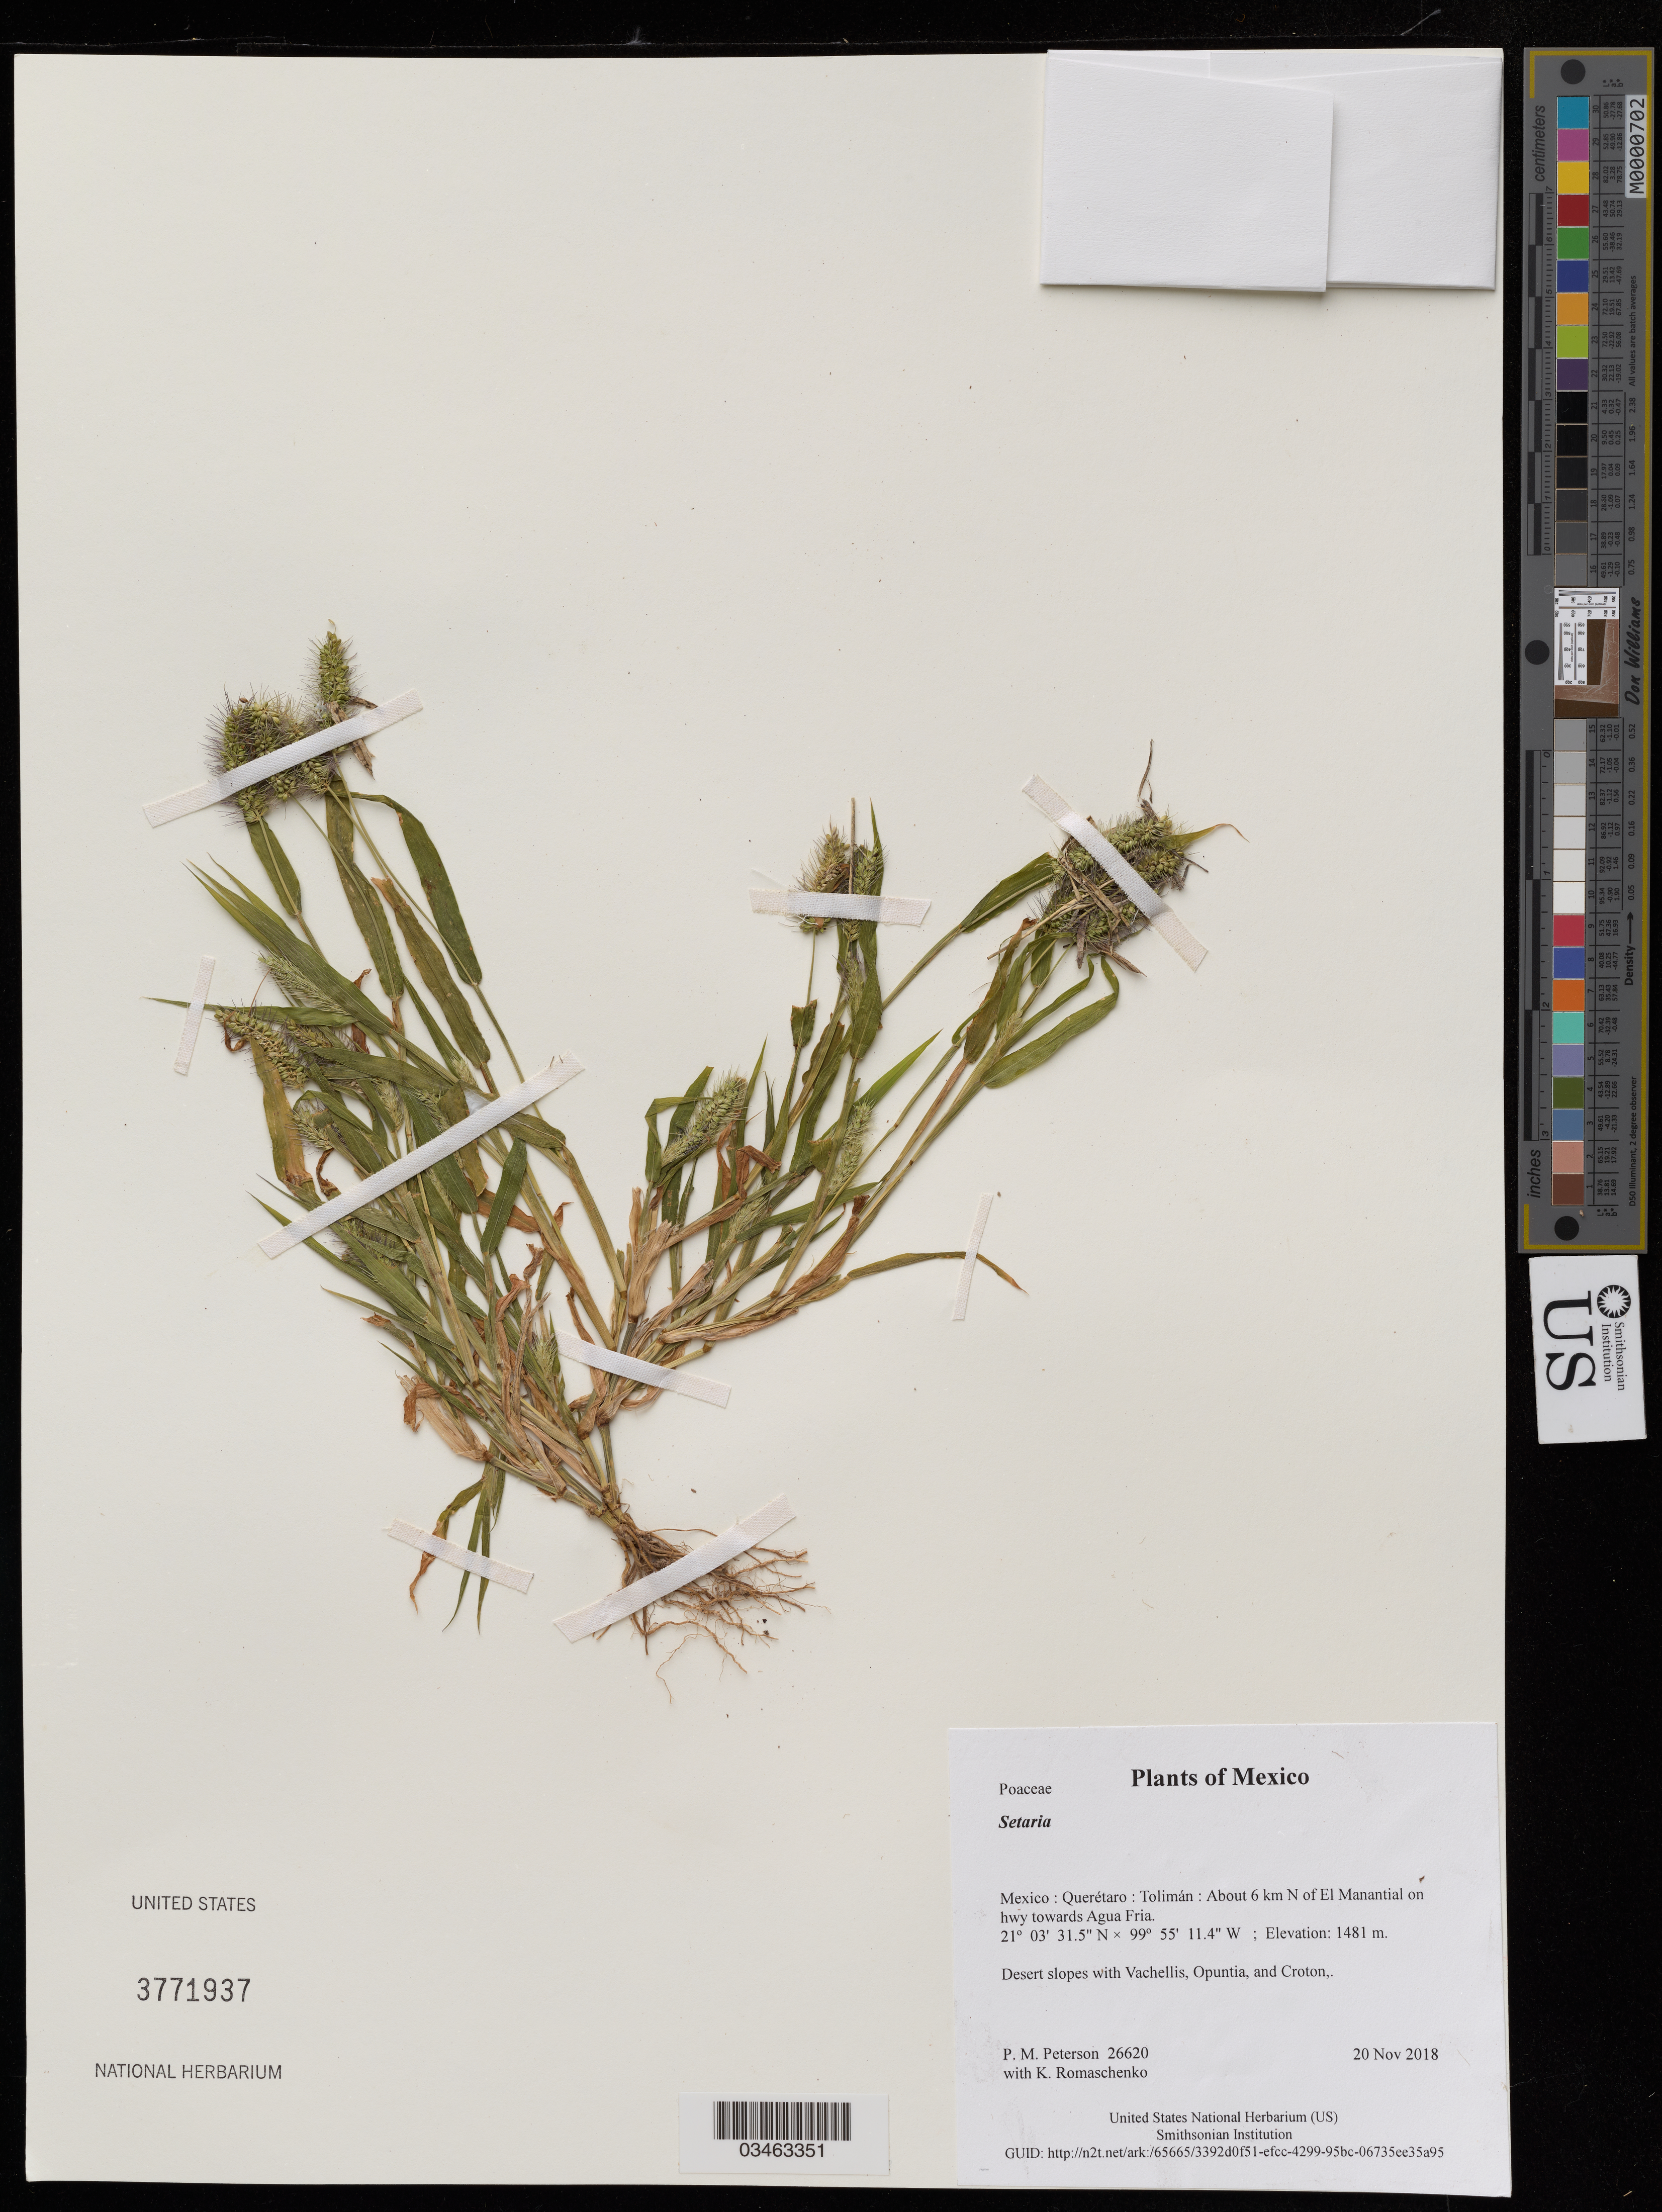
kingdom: Plantae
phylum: Tracheophyta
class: Liliopsida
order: Poales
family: Poaceae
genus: Setaria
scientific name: Setaria sp.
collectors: P. M. Peterson & K. Romaschenko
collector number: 26620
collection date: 2018-11-20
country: Mexico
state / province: Querétaro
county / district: Tolimán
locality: About 6 km N of El Manantial on hwy towards Agua Fria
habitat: Desert slopes with Vachellis, Opuntia, and Croton,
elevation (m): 1481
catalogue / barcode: US 3771937